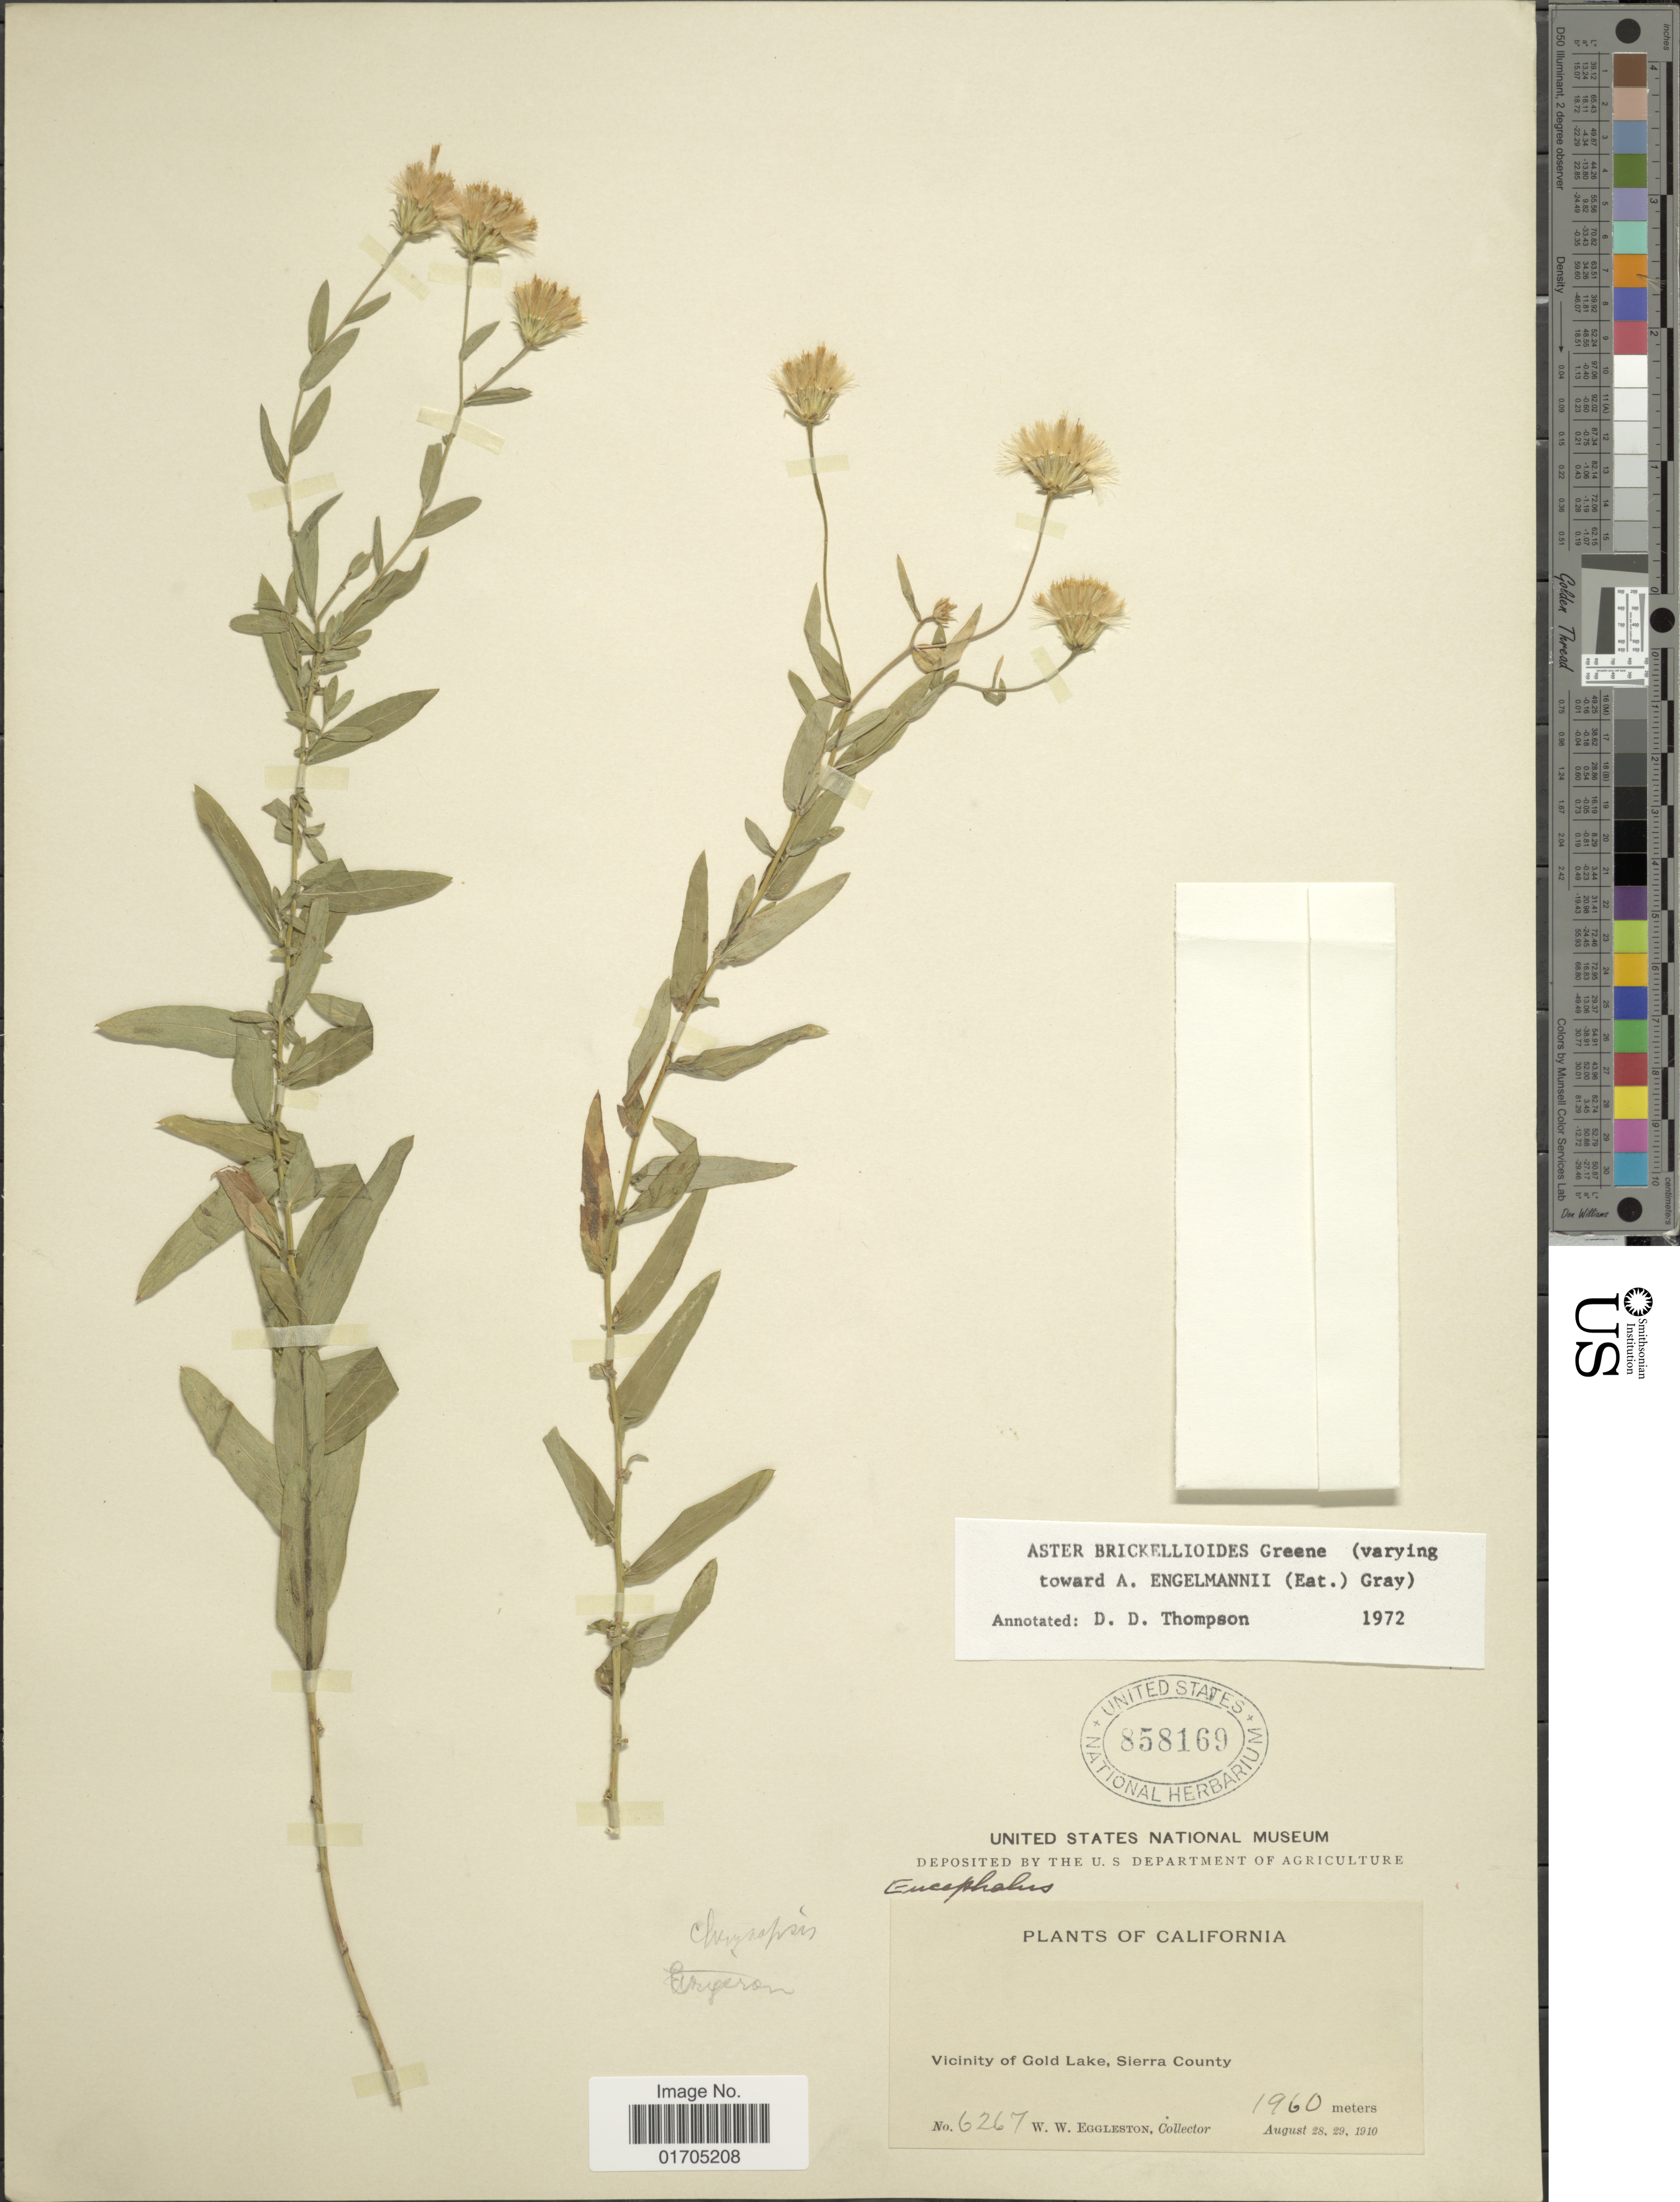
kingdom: Plantae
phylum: Tracheophyta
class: Magnoliopsida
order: Asterales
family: Asteraceae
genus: Eucephalus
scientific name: Eucephalus brickellioides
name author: G.L. Nesom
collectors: W. W. Eggleston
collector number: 6267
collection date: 1910-08-28/1910-08-29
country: United States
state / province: California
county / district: Sierra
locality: Vicinity of Gold Lake, Sierra County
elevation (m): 1960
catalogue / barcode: US 858169